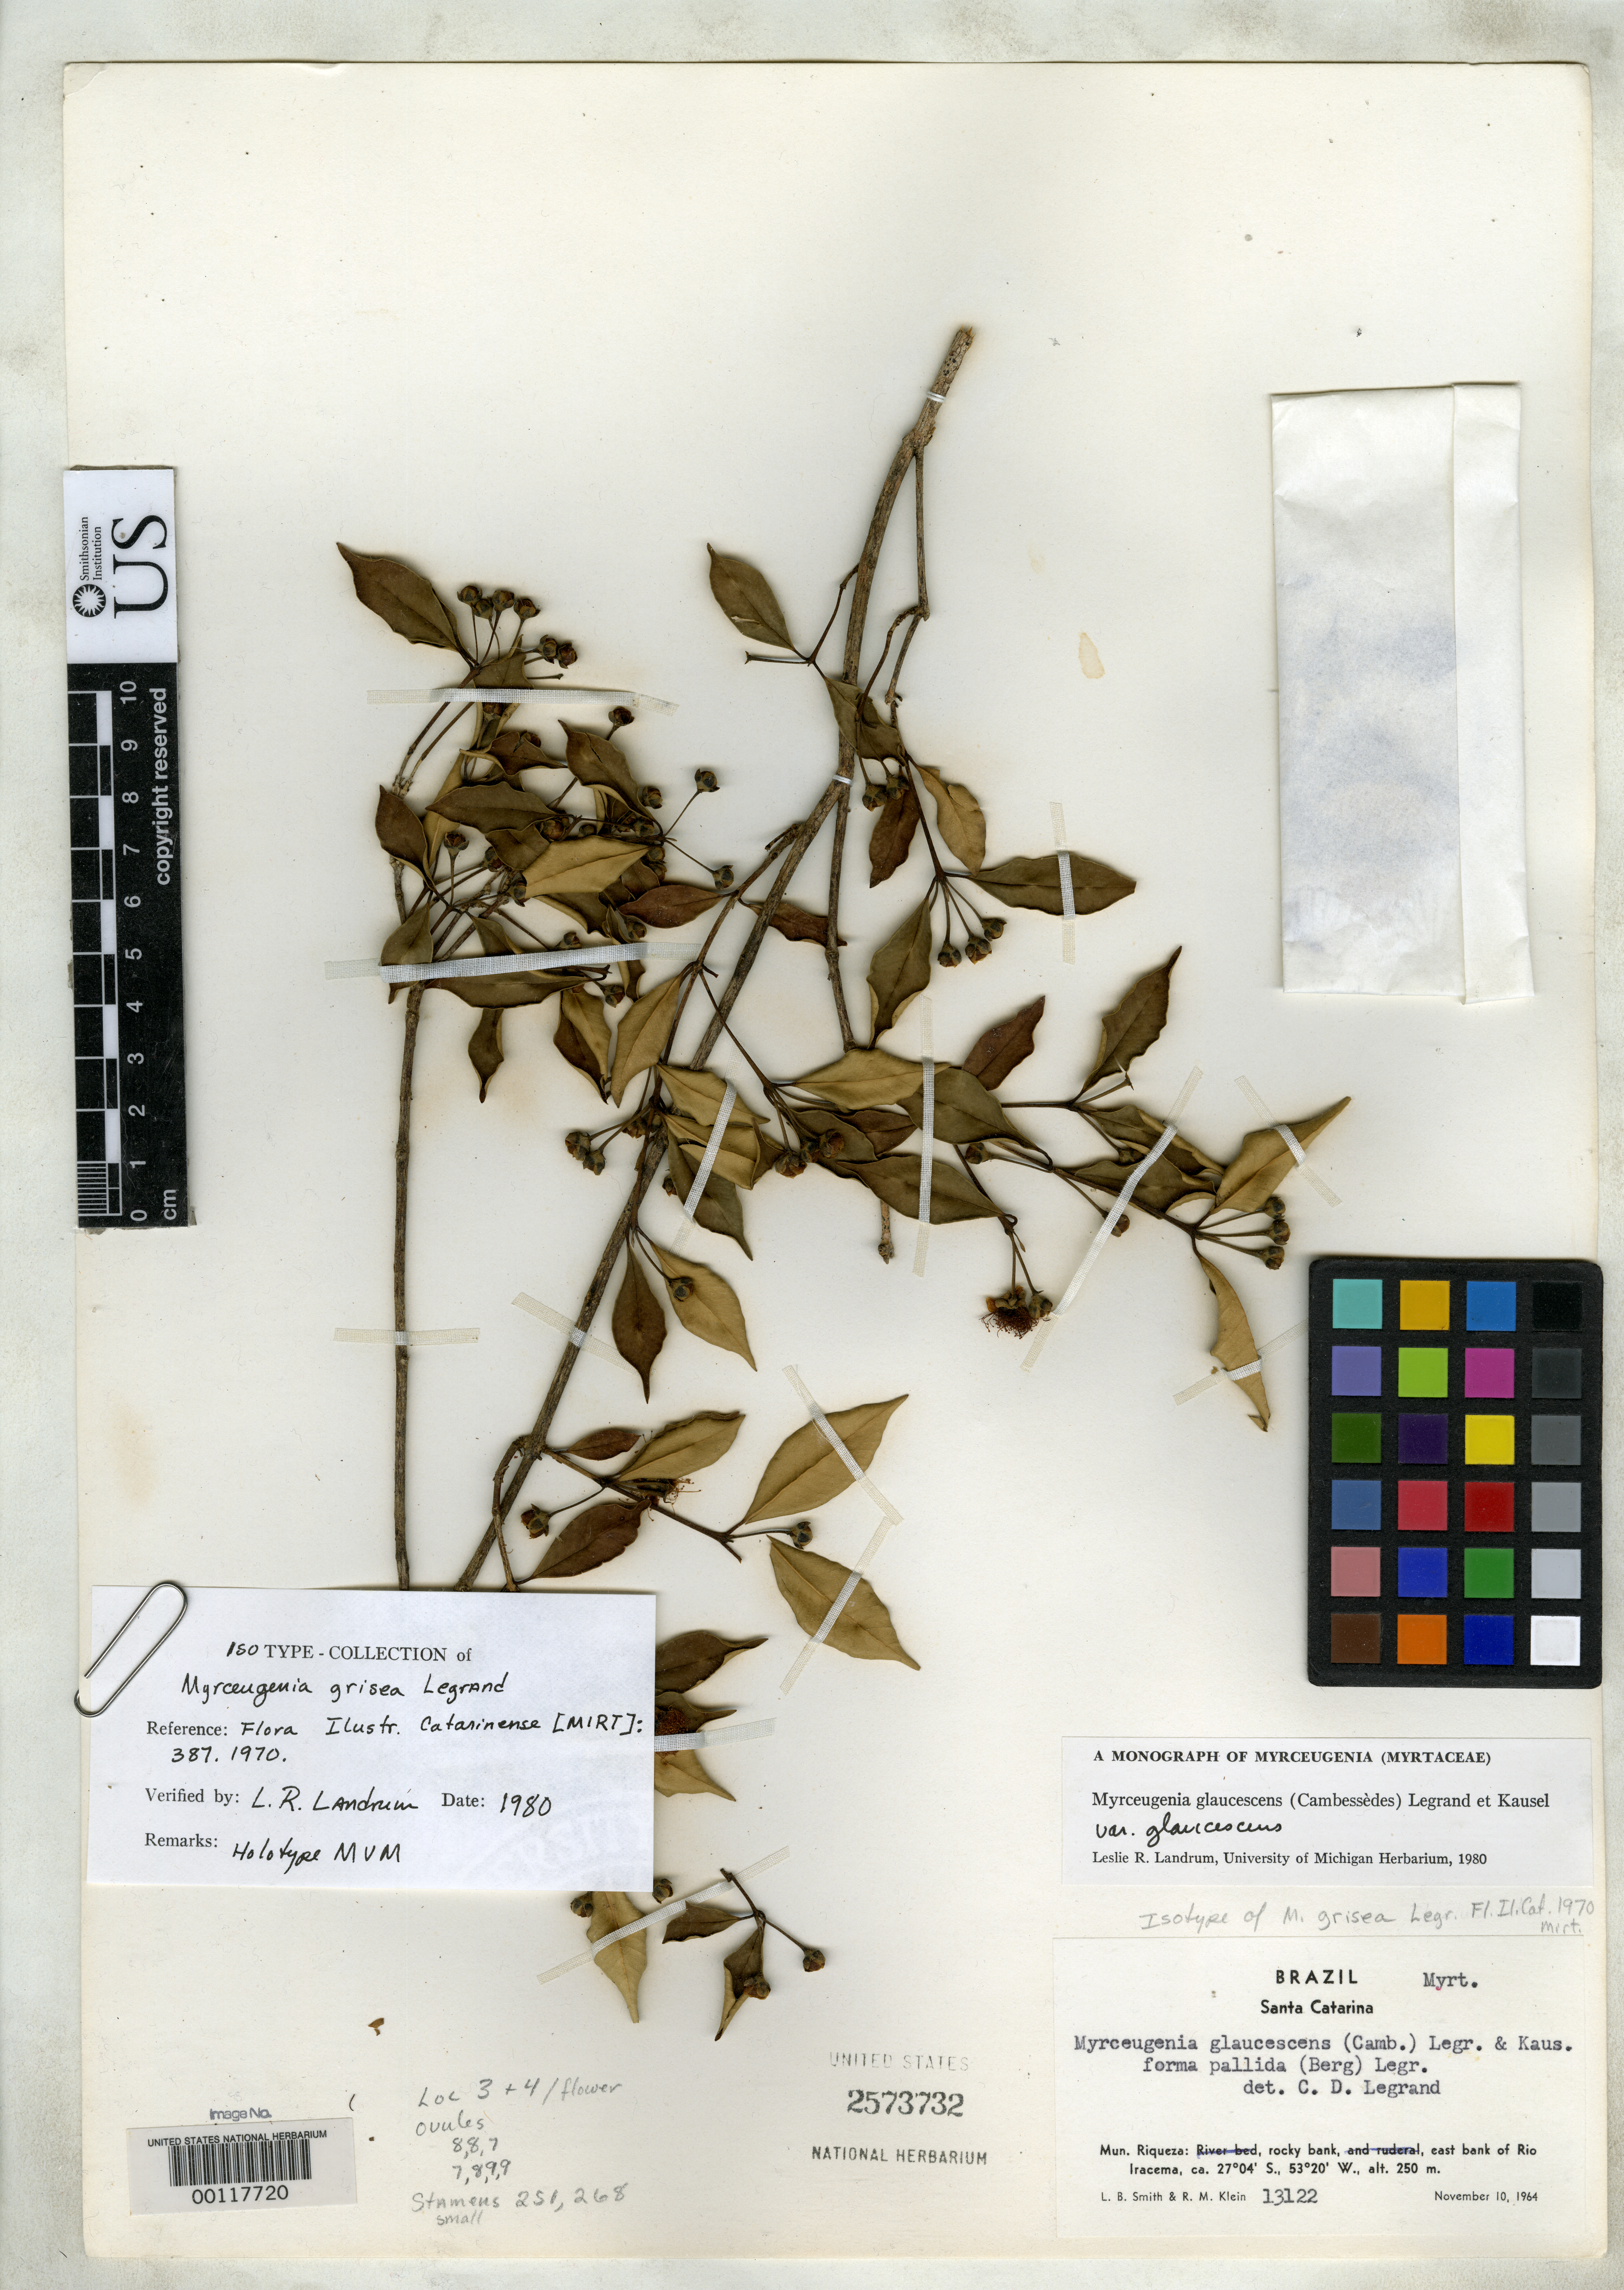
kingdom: Plantae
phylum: Tracheophyta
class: Magnoliopsida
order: Myrtales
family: Myrtaceae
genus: Myrceugenia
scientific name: Myrceugenia grisea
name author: D. Legrand & R.M. Klein in Reitz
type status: Isotype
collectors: L. Smith & R. M. Klein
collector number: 13122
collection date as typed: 10 Nov 1964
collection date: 1964-11-10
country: Brazil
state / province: Santa Catarina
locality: East bank of Rio Iracema, Rizueza or Caibi.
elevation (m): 250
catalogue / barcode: US 2573732